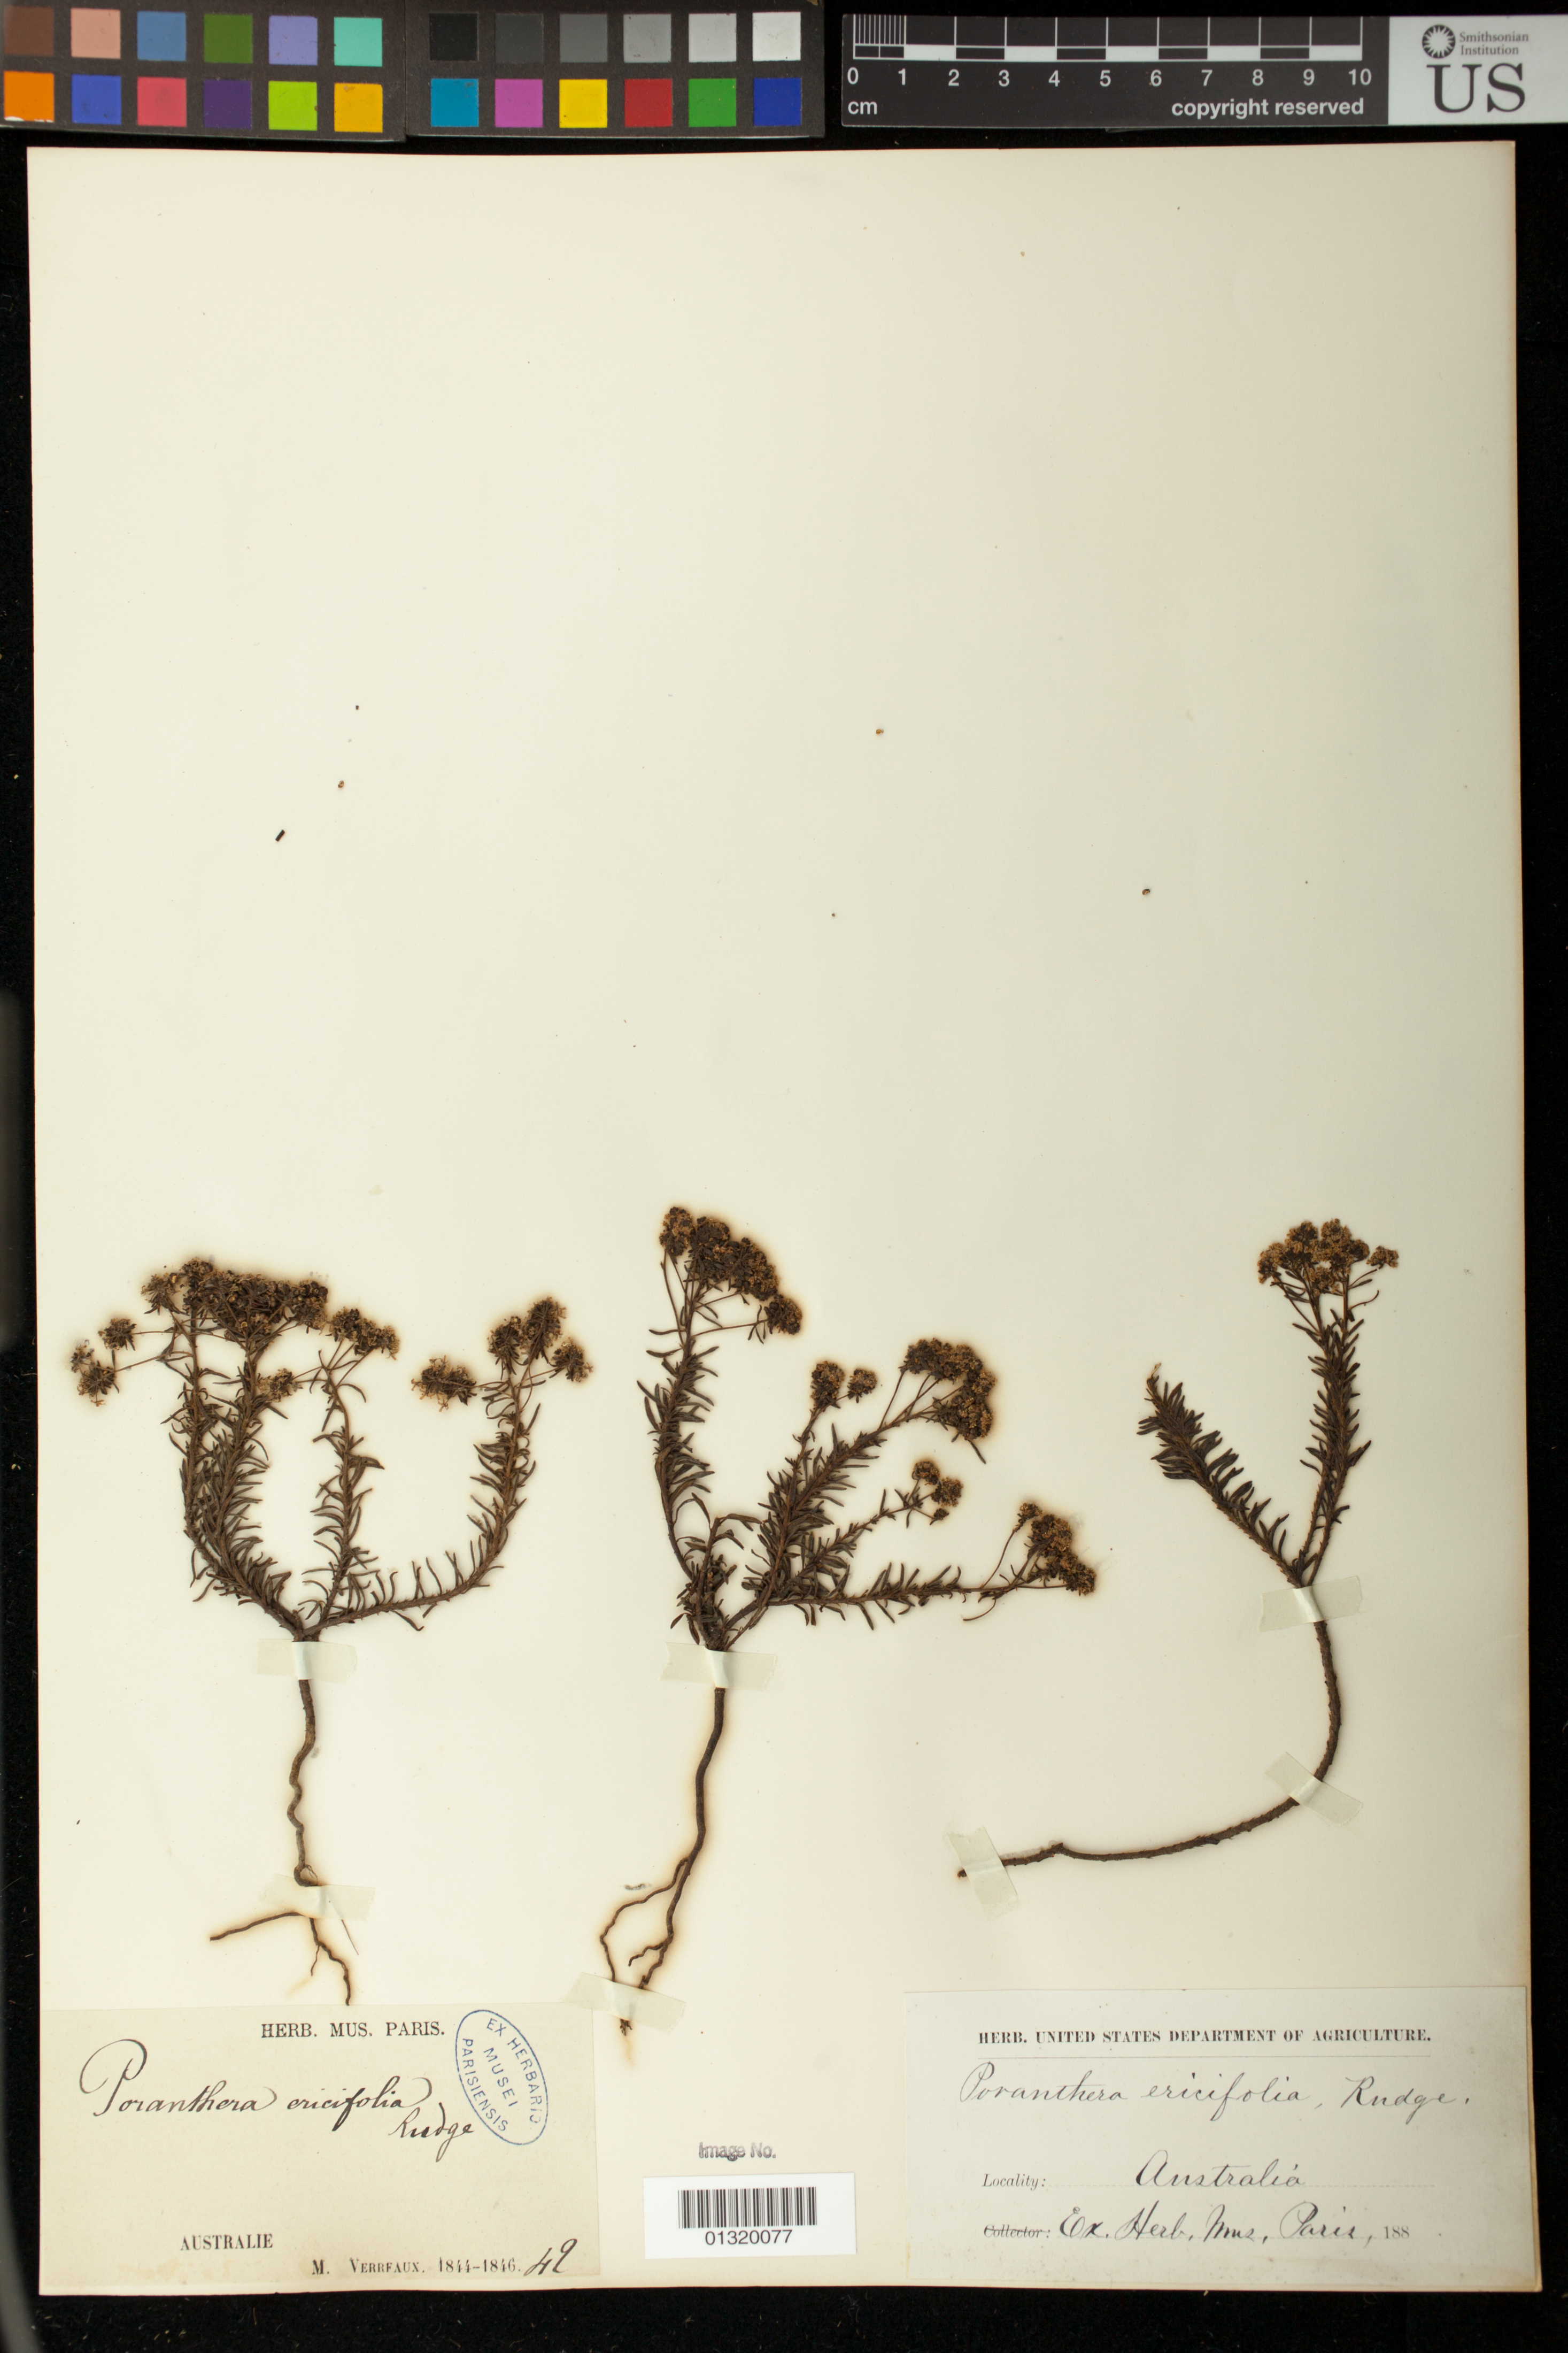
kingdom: Plantae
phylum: Tracheophyta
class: Magnoliopsida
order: Malpighiales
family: Phyllanthaceae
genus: Poranthera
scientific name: Poranthera ericifolia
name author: Rudge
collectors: M. Verrfaux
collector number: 49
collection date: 1844/1846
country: Australia